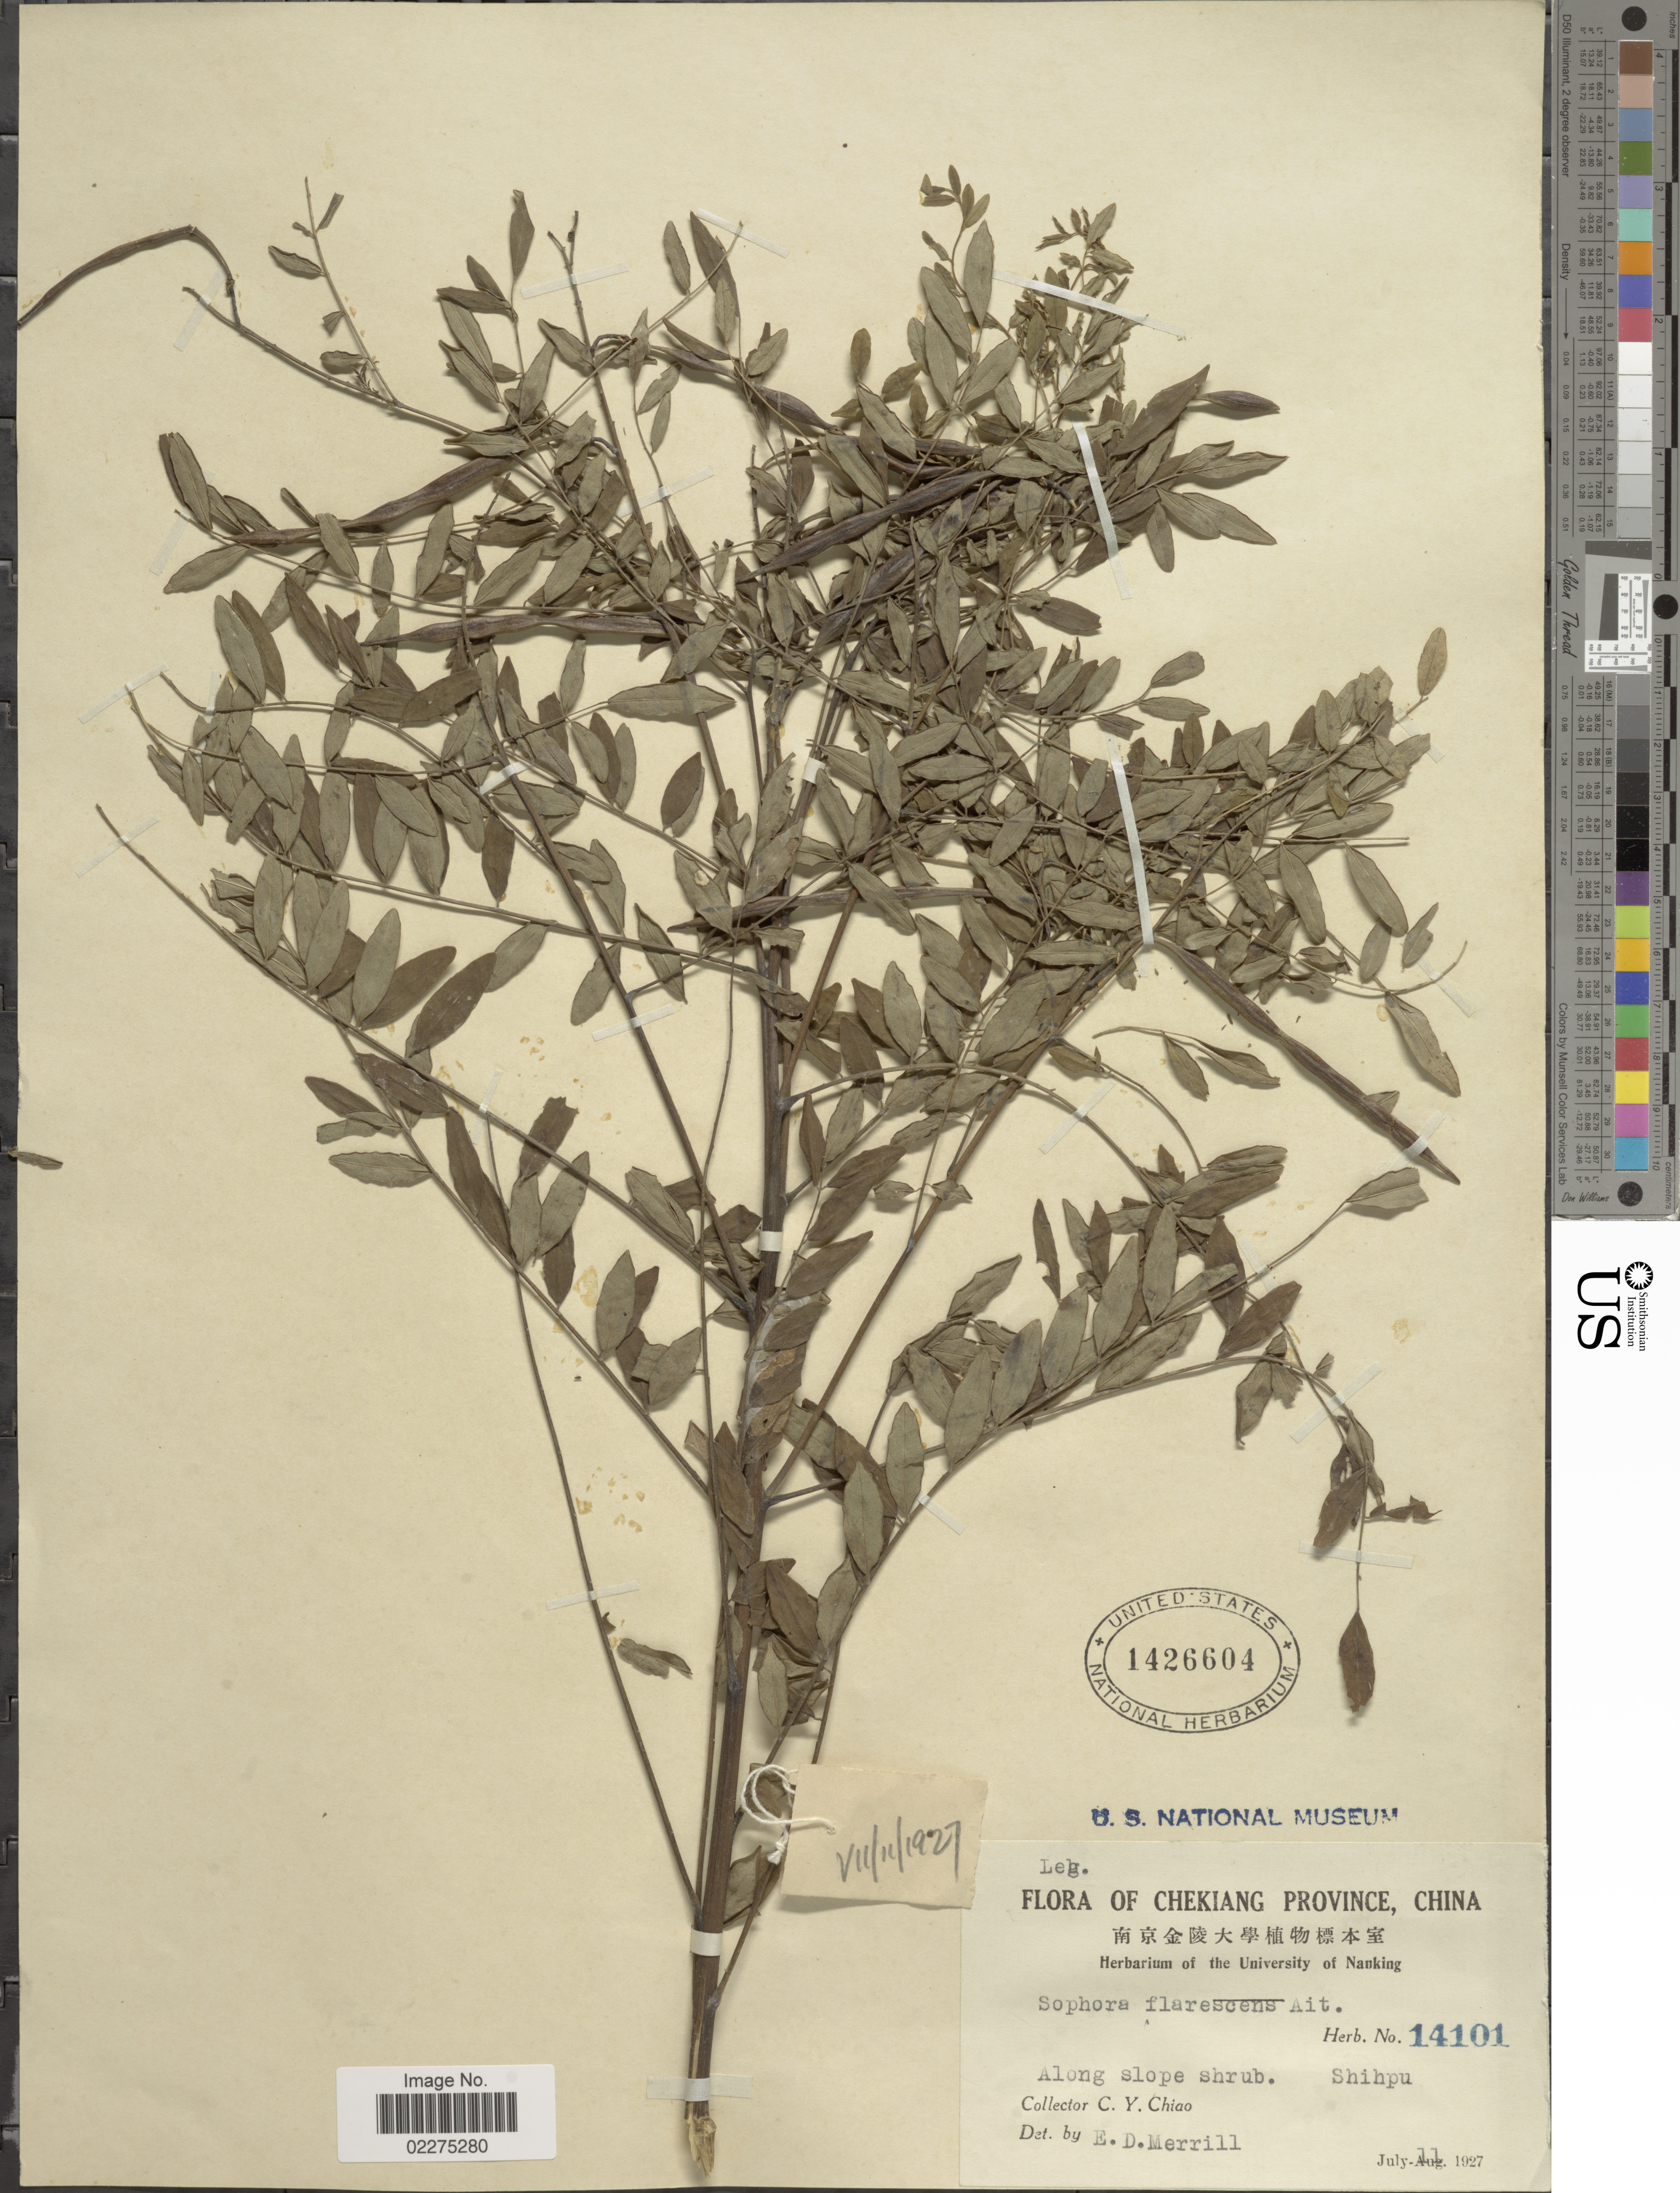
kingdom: Plantae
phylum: Tracheophyta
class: Magnoliopsida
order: Fabales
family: Fabaceae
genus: Sophora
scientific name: Sophora flavescens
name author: Aiton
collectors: C. Y. Chiao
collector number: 14101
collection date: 1927-07-11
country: China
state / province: Zhejiang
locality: Chekiang Province. Shihpu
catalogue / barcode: US 1426604